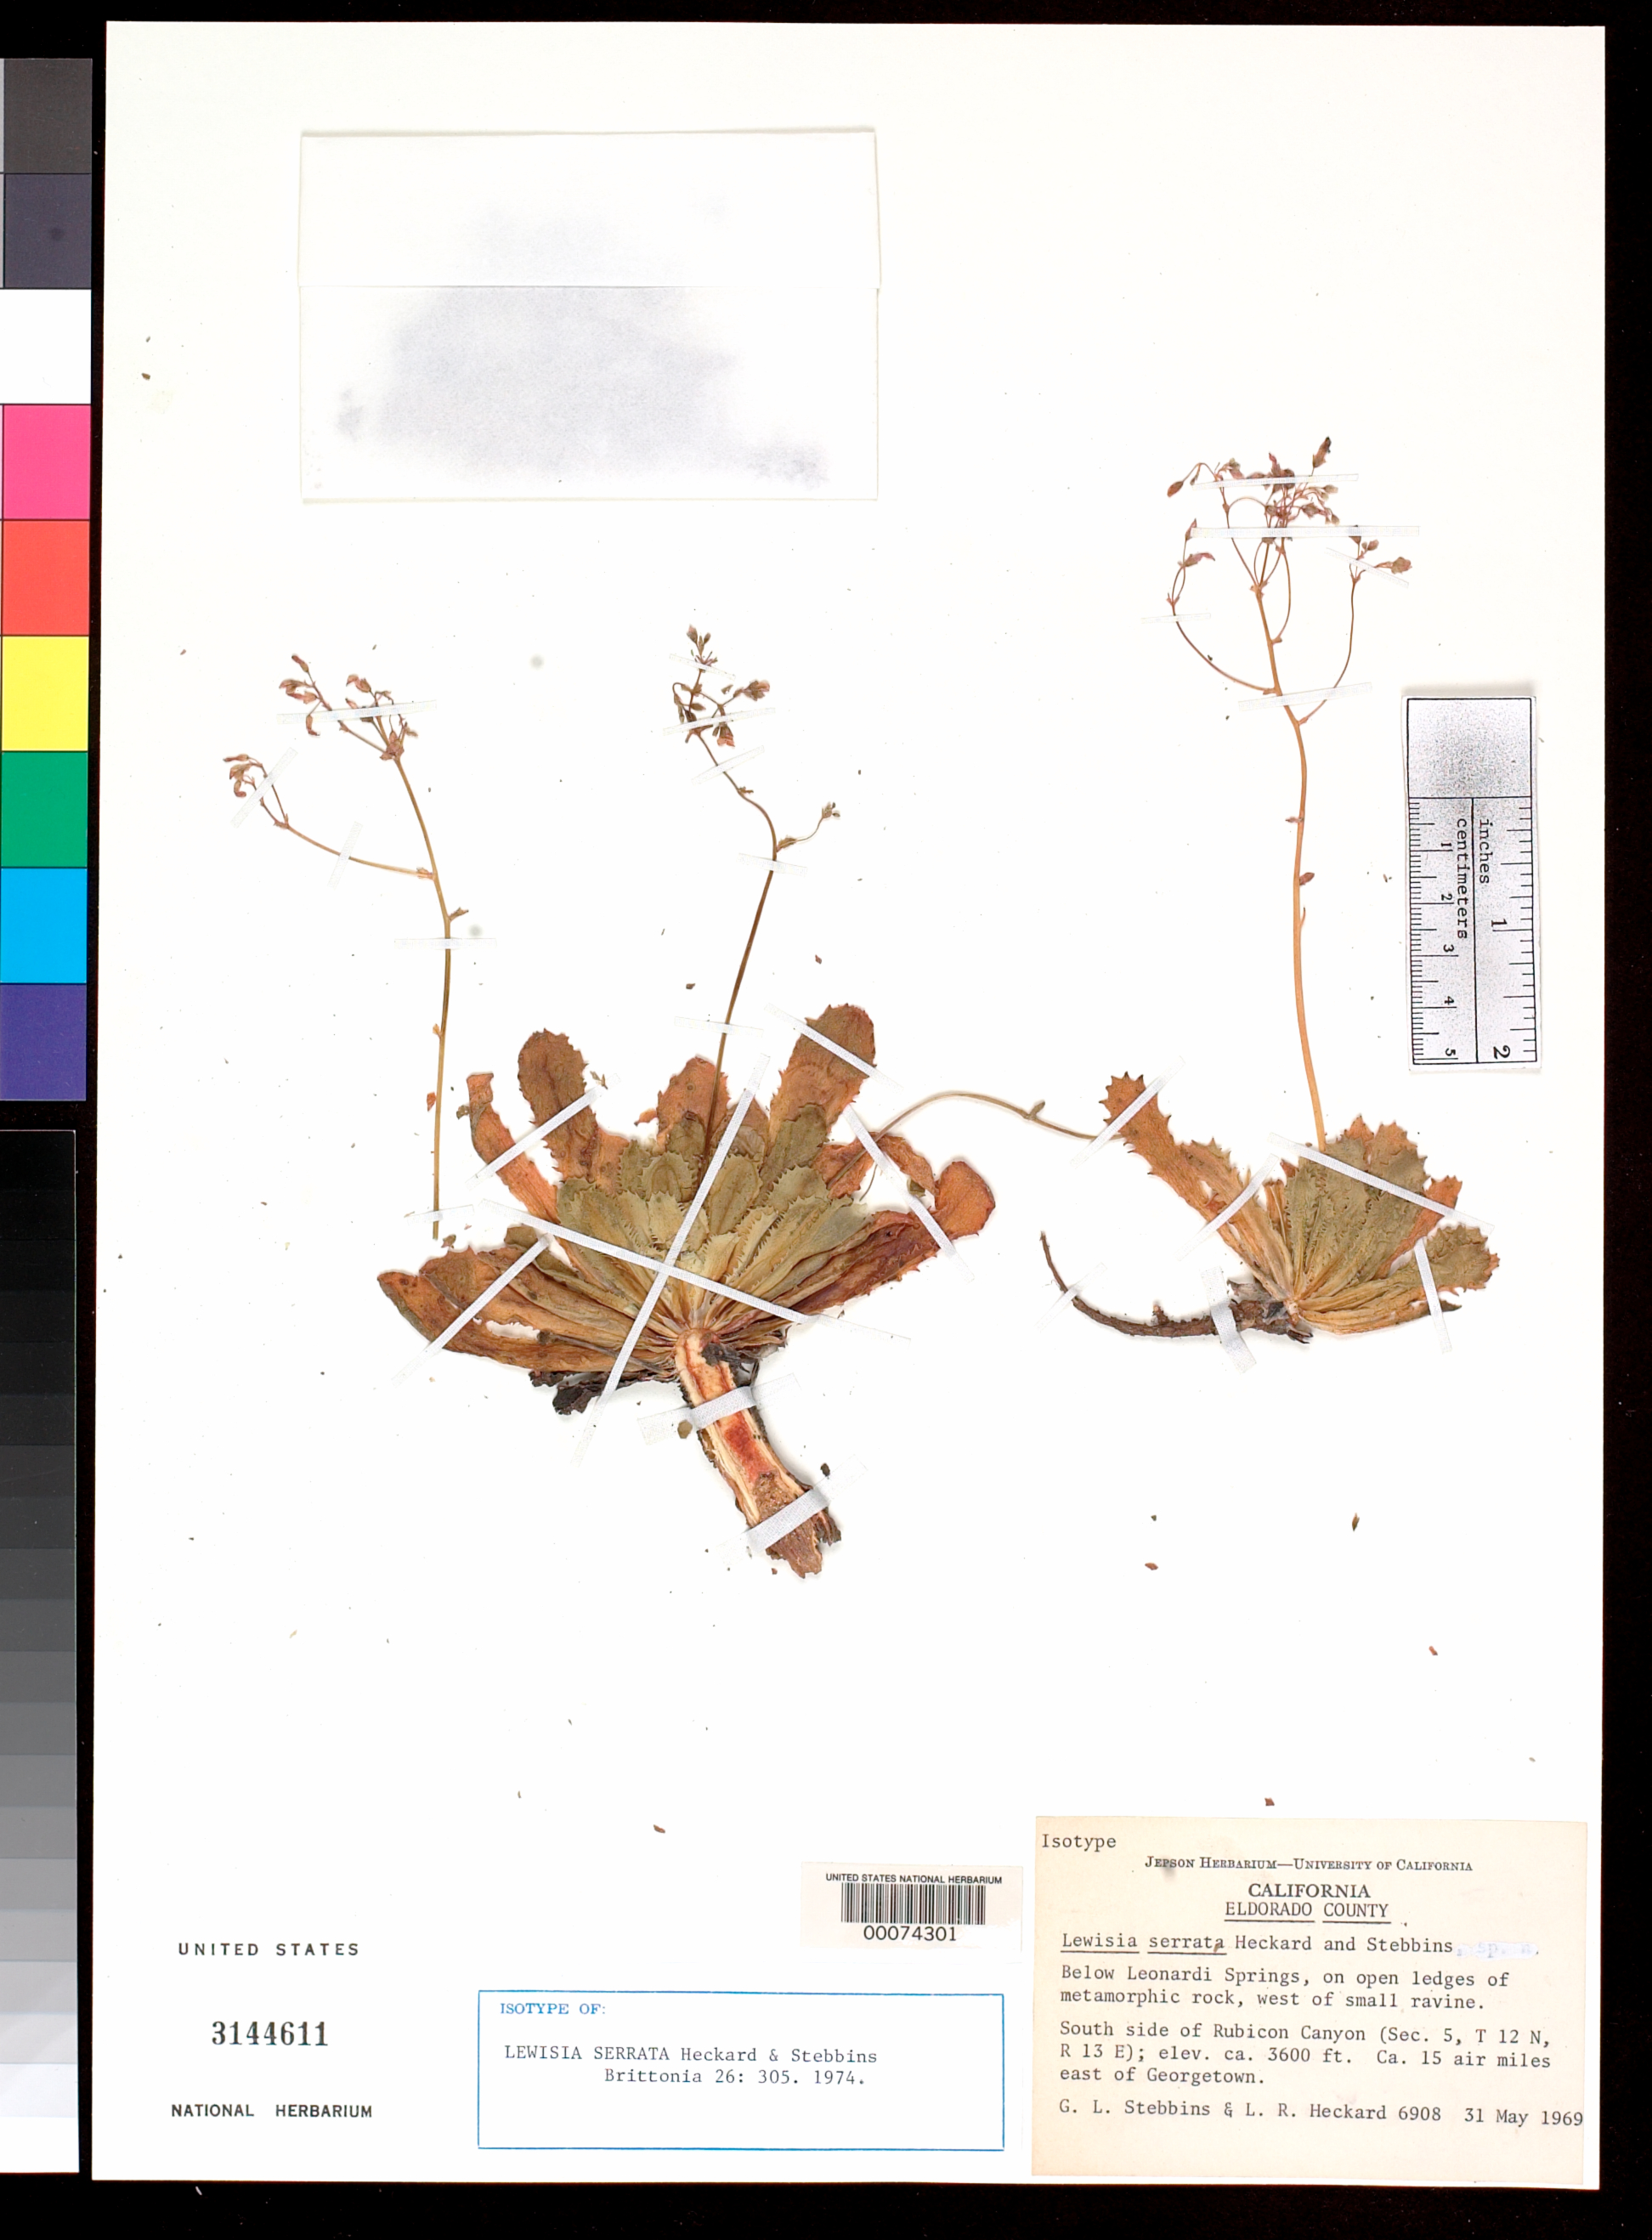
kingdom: Plantae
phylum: Tracheophyta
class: Magnoliopsida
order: Caryophyllales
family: Montiaceae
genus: Lewisia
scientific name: Lewisia serrata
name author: Heckard & Stebbins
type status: Isotype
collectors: G. L. Stebbins & L. R. Heckard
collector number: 6908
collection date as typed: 31 May 1969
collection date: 1969-05-31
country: United States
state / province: California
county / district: El Dorado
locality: Below Leonardi Springs, S side of Rubicon Canyon, ca. 15 air mi E of Georgetown.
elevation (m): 1097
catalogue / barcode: US 3144611